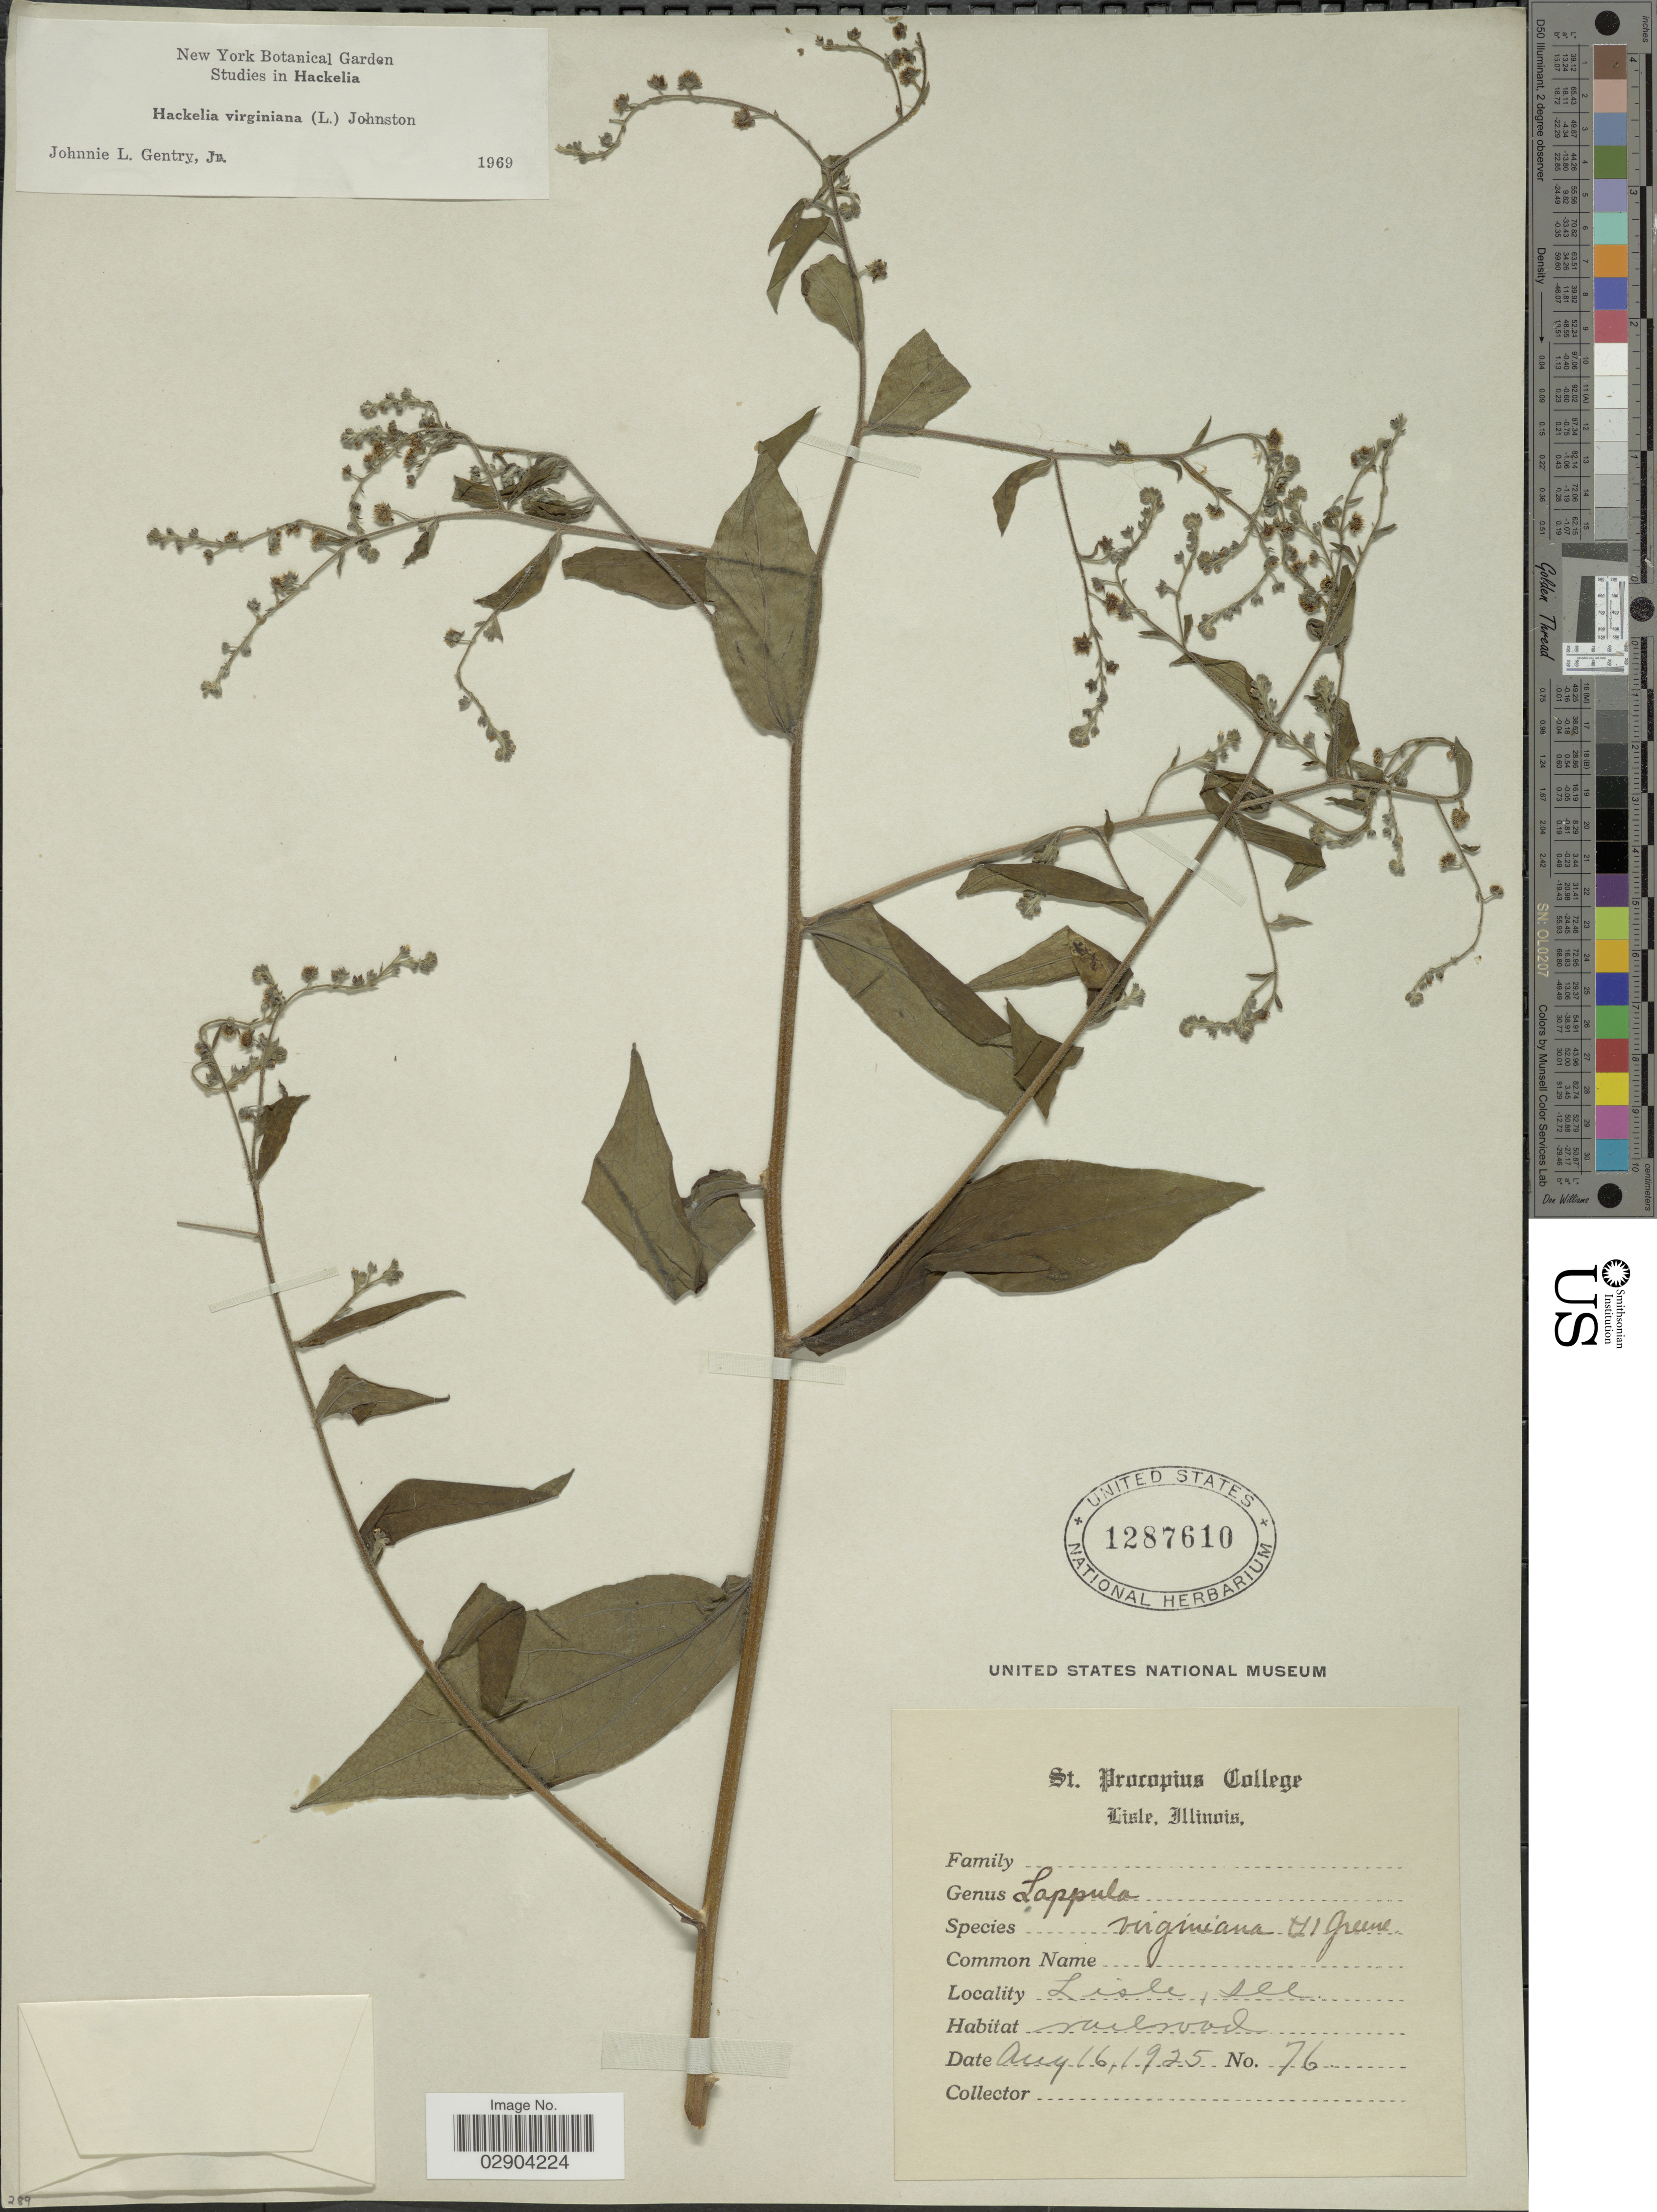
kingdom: Plantae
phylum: Tracheophyta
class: Magnoliopsida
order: Boraginales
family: Boraginaceae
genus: Hackelia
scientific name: Hackelia virginiana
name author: (L.) I.M. Johnst.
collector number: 76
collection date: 1925-08-16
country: United States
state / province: Illinois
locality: Lisle.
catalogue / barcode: US 1287610